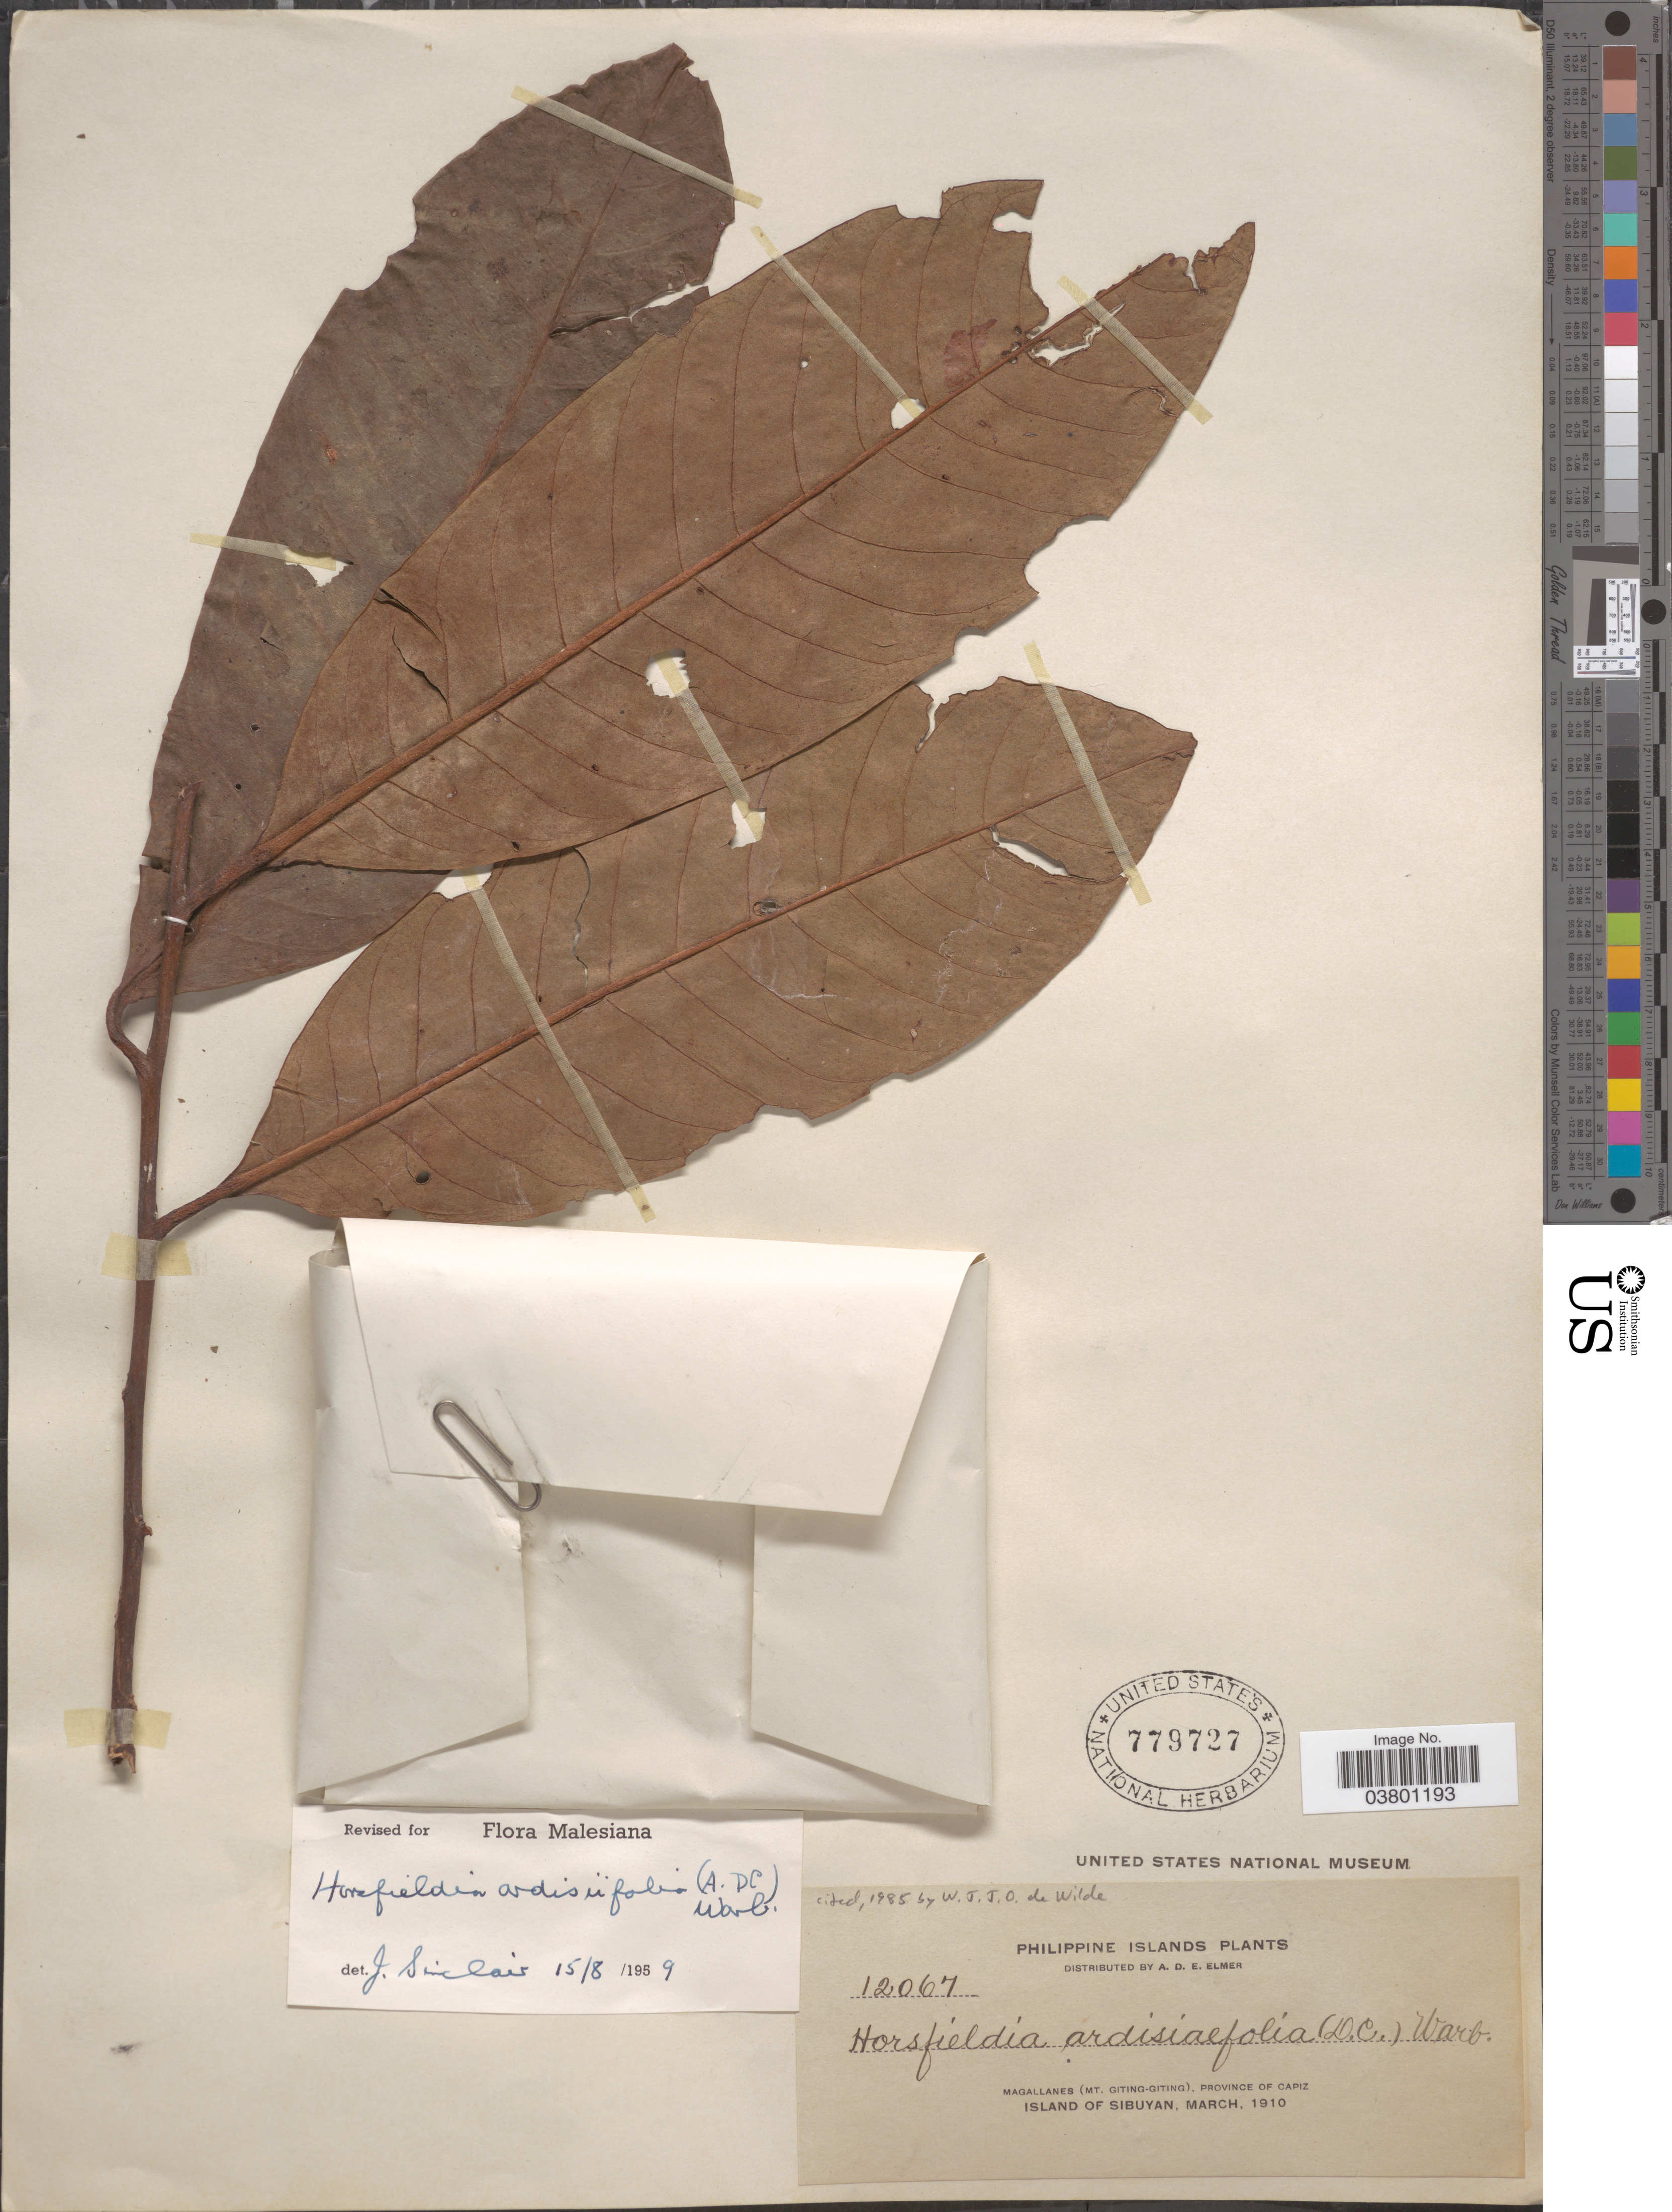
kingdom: Plantae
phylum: Tracheophyta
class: Magnoliopsida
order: Magnoliales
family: Myristicaceae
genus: Horsfieldia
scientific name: Horsfieldia ardisiifolia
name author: (DC.) Warb.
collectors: A. D. E. Elmer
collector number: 12067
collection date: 1910-03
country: Philippines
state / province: Western Visayas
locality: Philippine Islands. Magallanes (Mt. Giting-Giting), Province of Capiz. Island of Sibuyan.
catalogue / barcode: US 779727